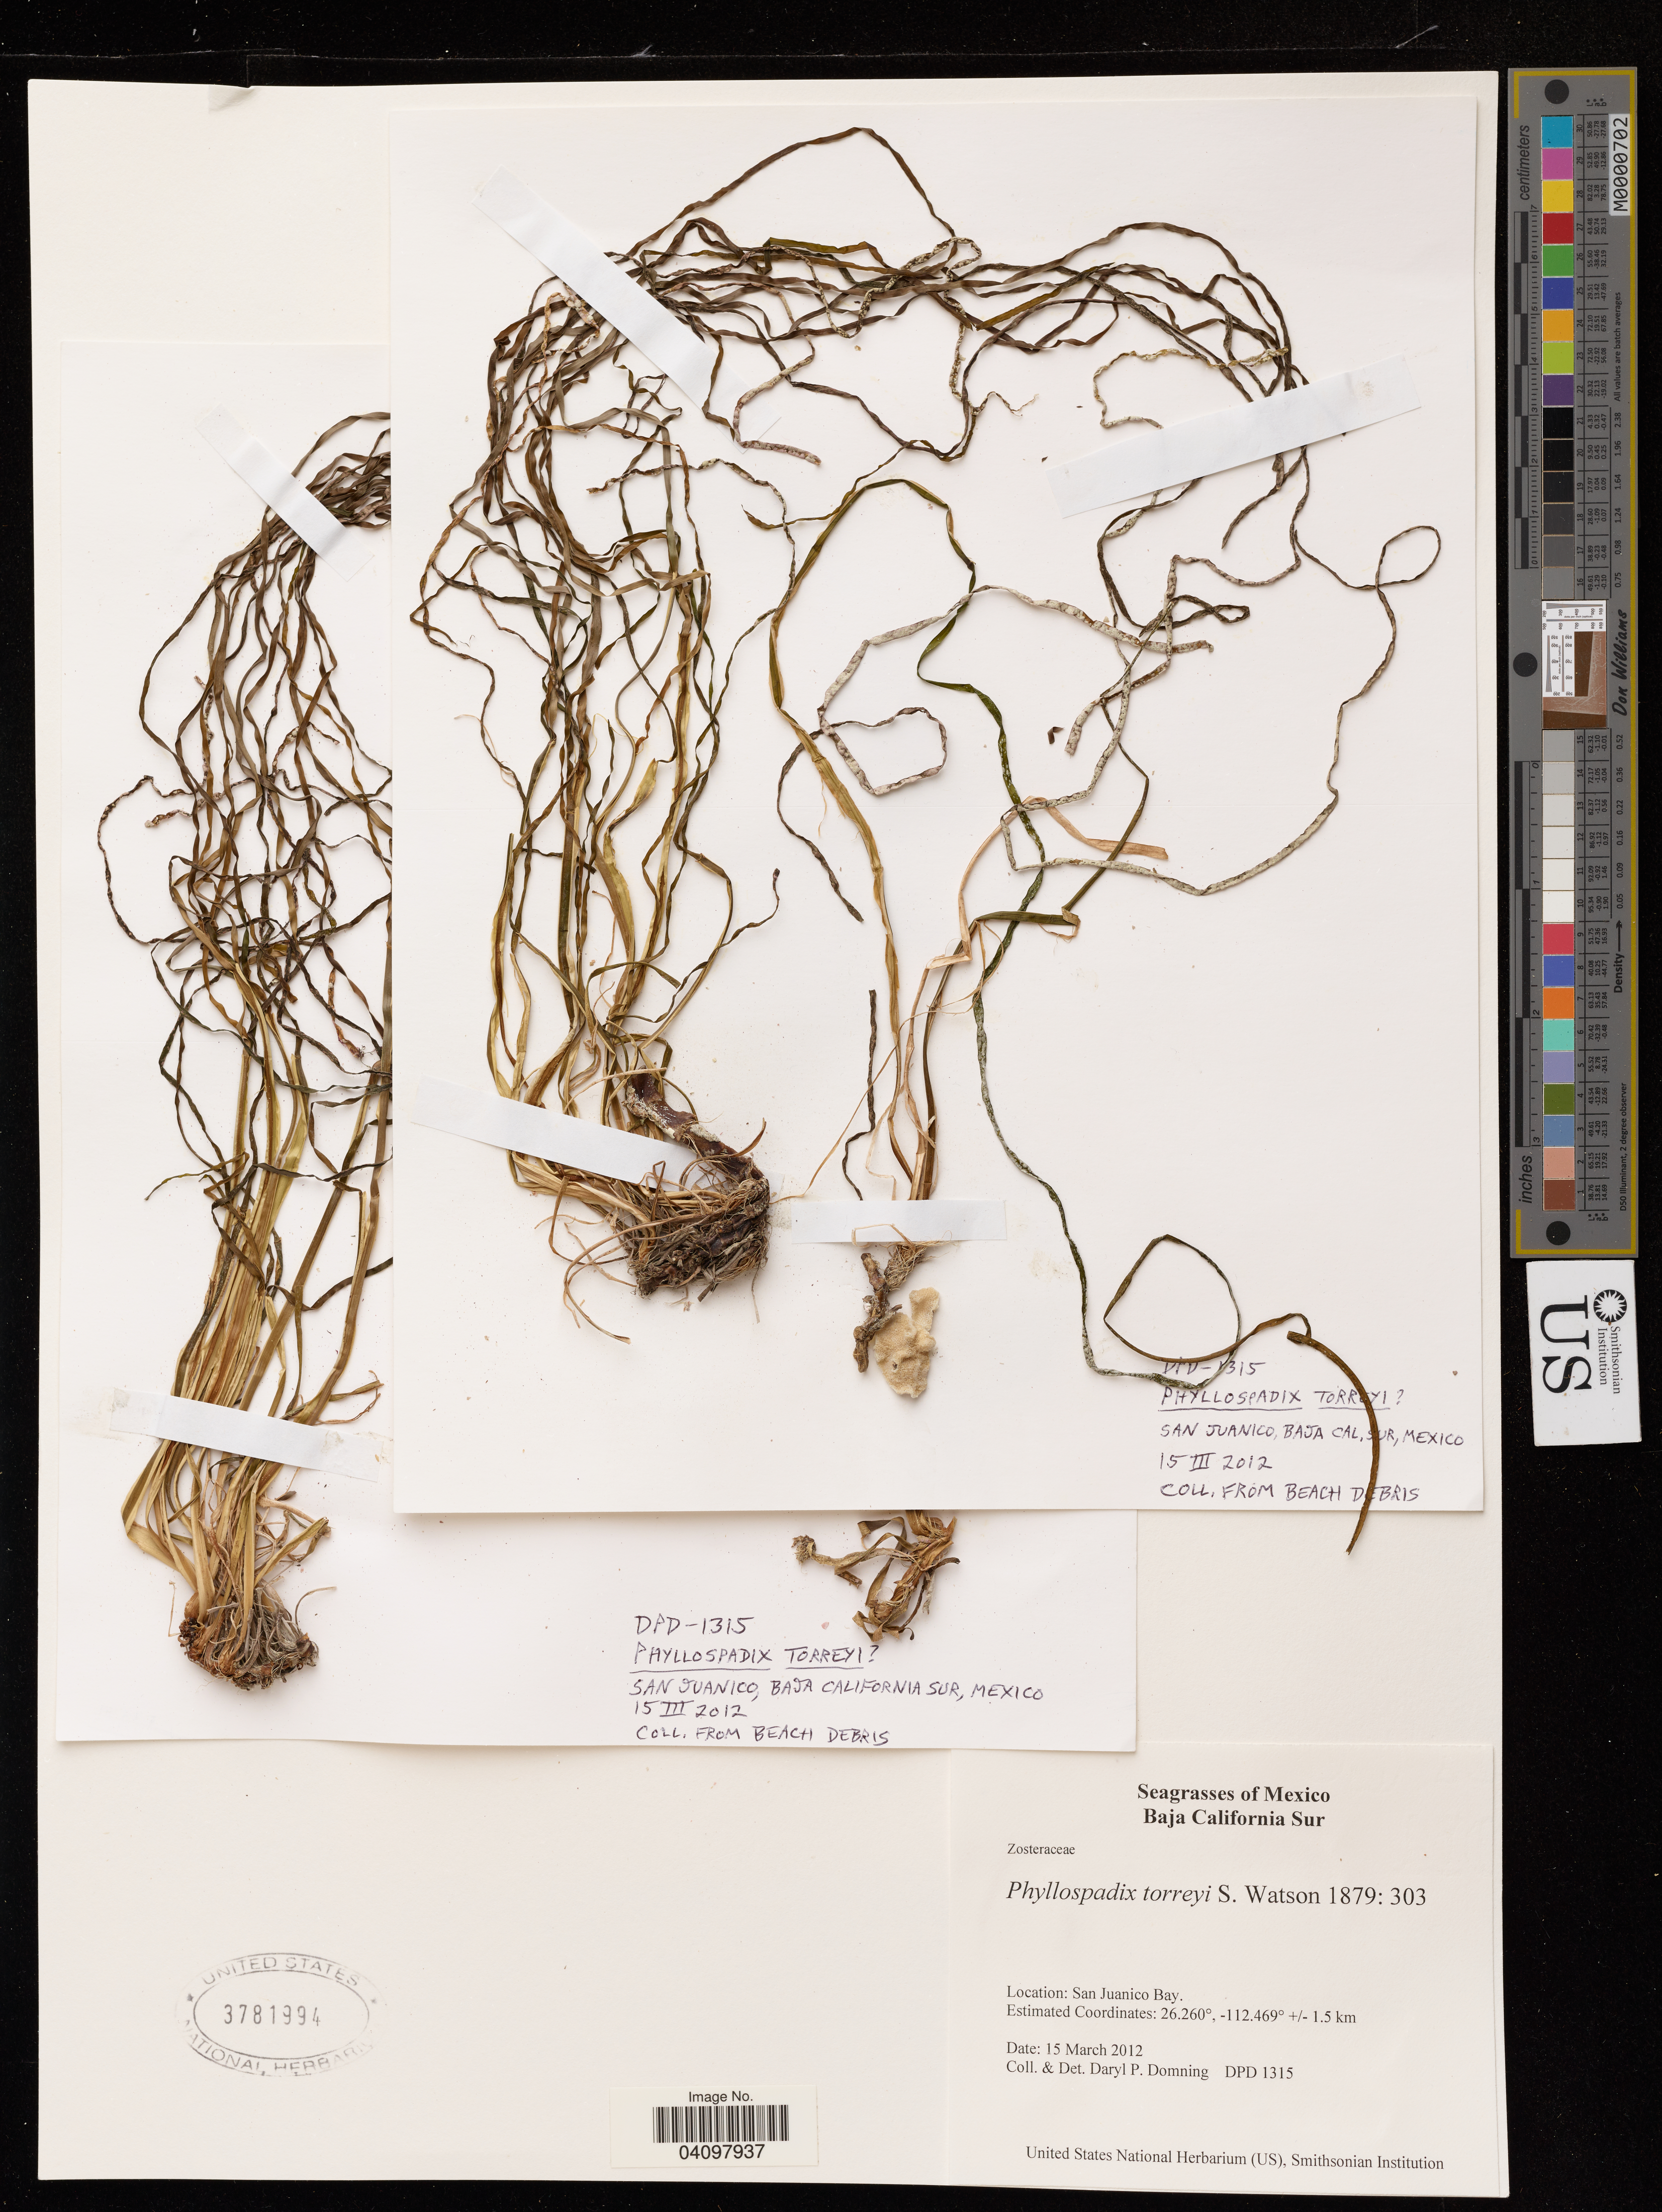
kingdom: Plantae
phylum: Tracheophyta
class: Liliopsida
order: Alismatales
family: Zosteraceae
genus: Phyllospadix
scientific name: Phyllospadix torreyi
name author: S. Watson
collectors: D. Domning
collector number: DPD 1315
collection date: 2012-03-15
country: Mexico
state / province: Baja California Sur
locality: San Juanico Bay. +/- 1.5 km.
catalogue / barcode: US 3781994